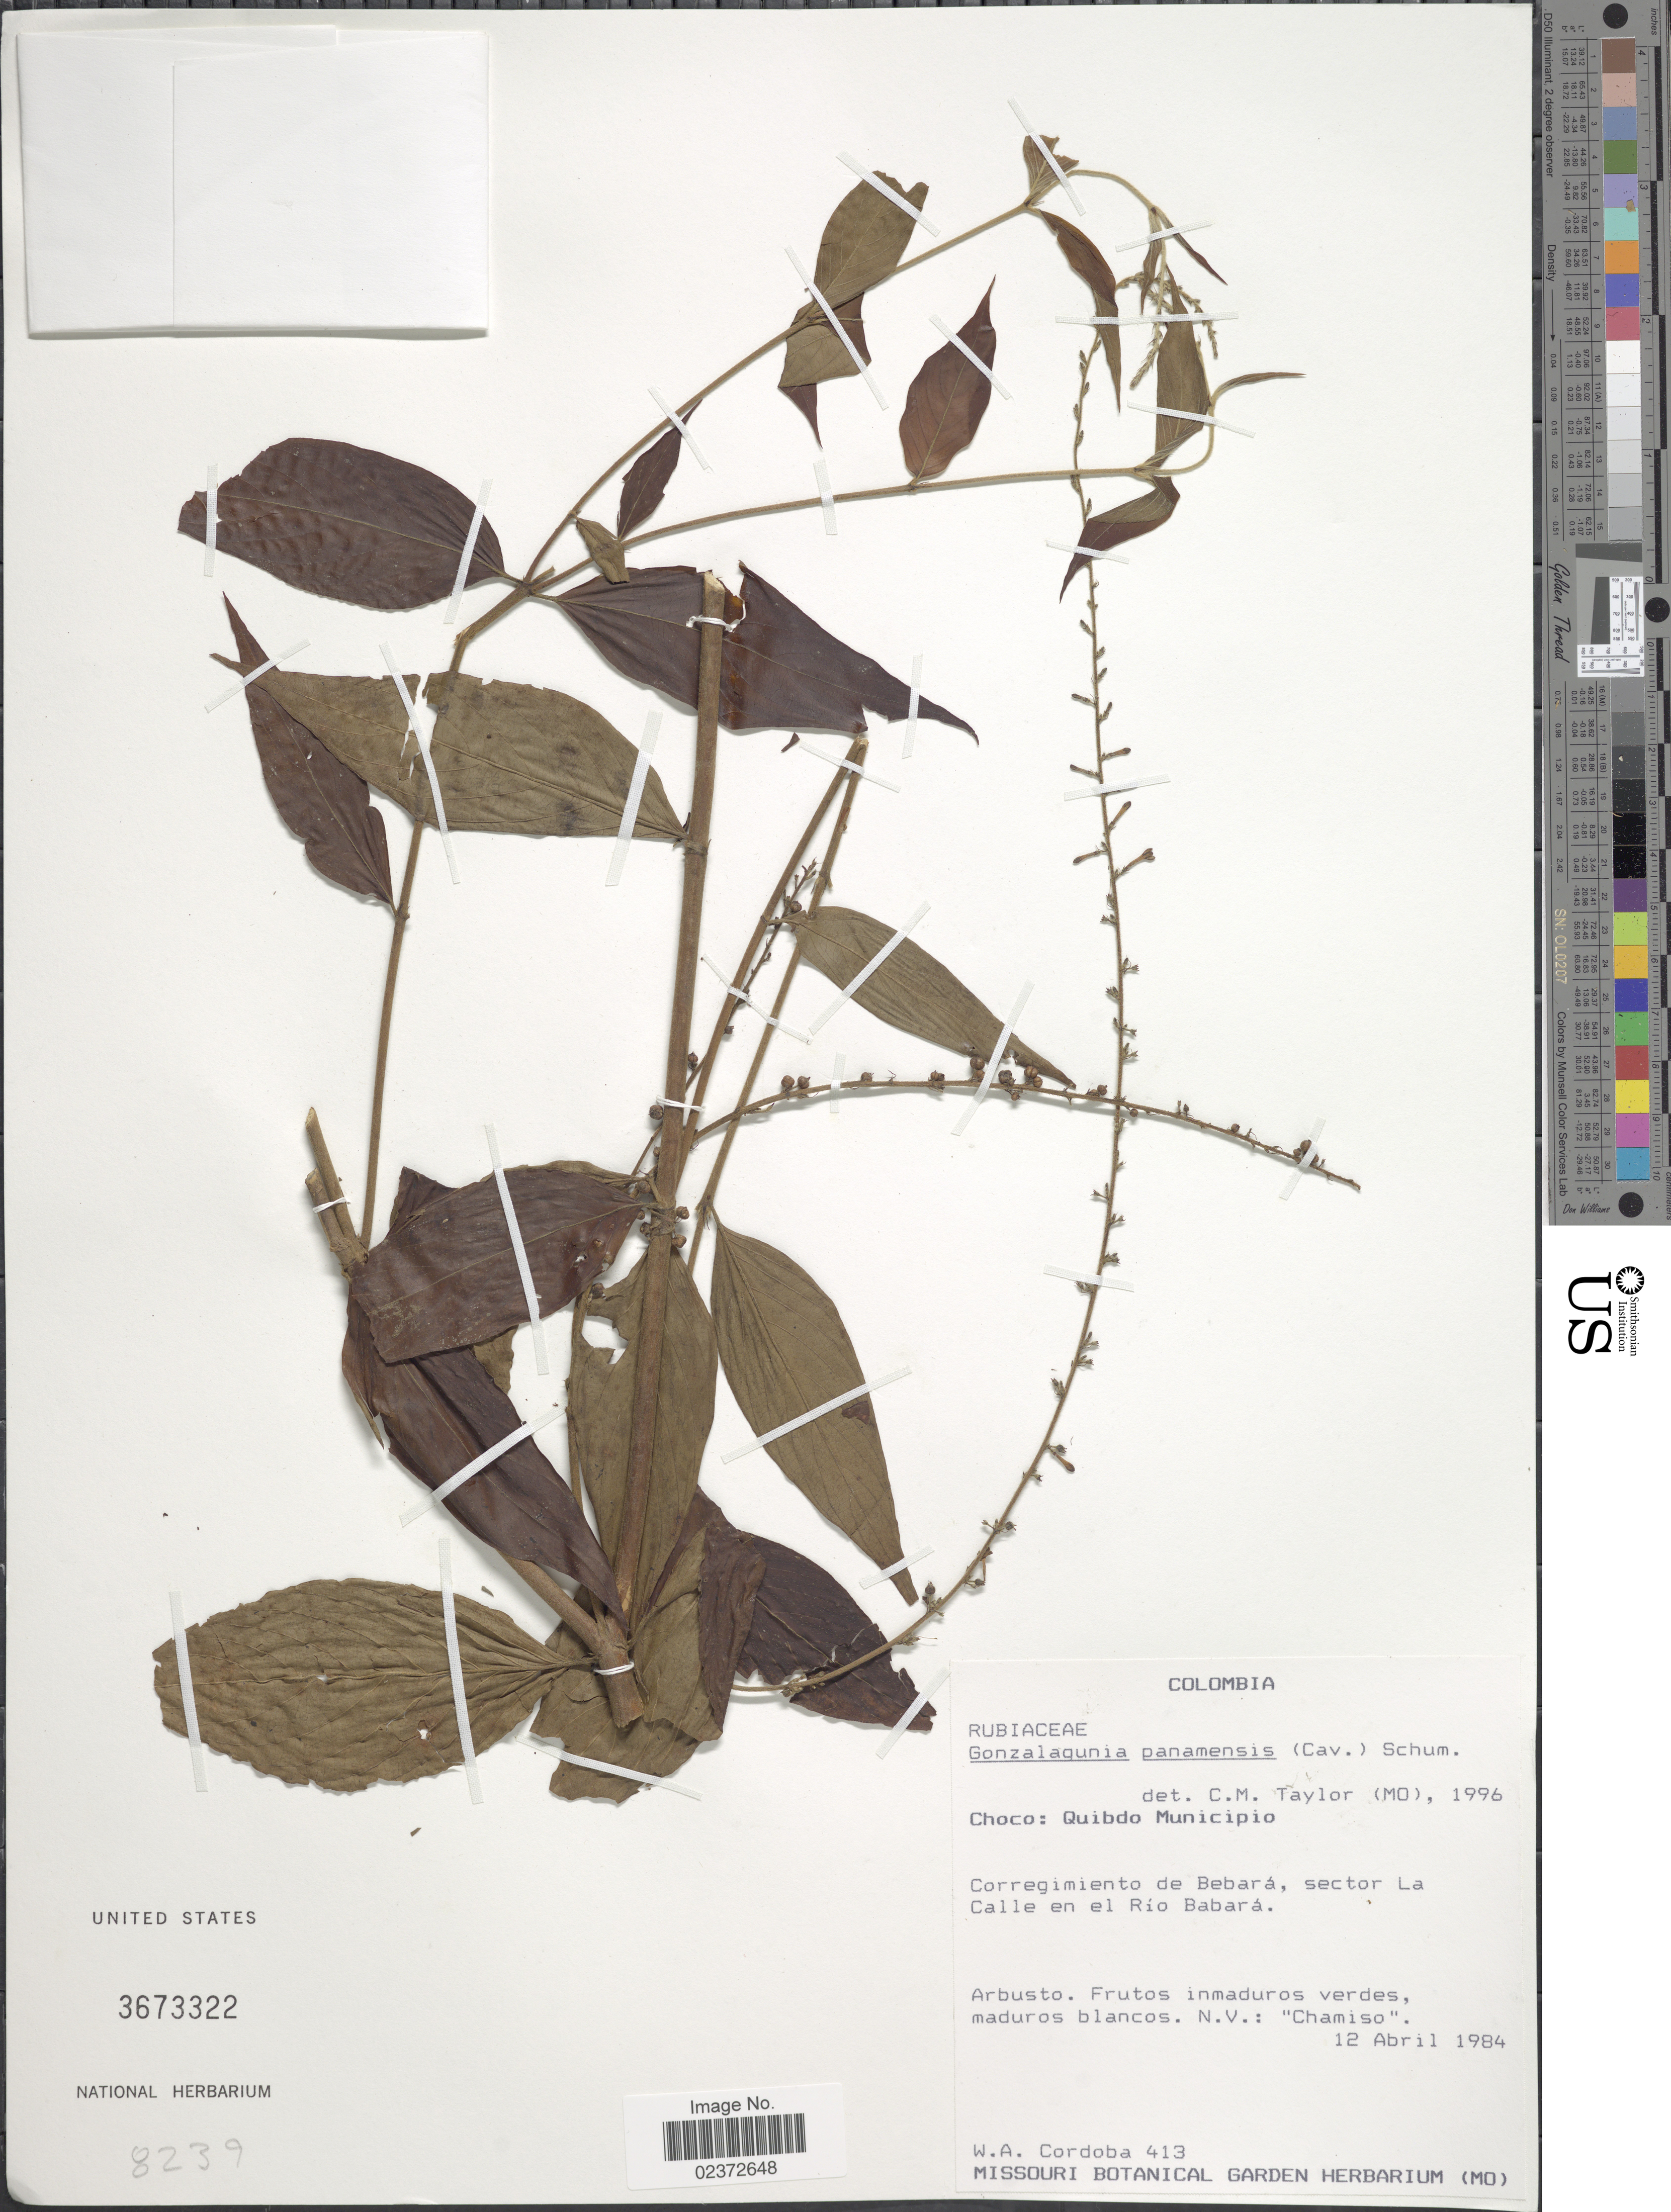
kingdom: Plantae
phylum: Tracheophyta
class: Magnoliopsida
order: Gentianales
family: Rubiaceae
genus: Gonzalagunia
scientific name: Gonzalagunia panamensis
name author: (Cav.) K. Schum.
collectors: W. Cordoba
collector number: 413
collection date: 1984-04-12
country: Colombia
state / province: Chocó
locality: Quibdo Municipio. Corregimiento de Berbara, sector La Calle en el Rio Babara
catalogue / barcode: US 3673322